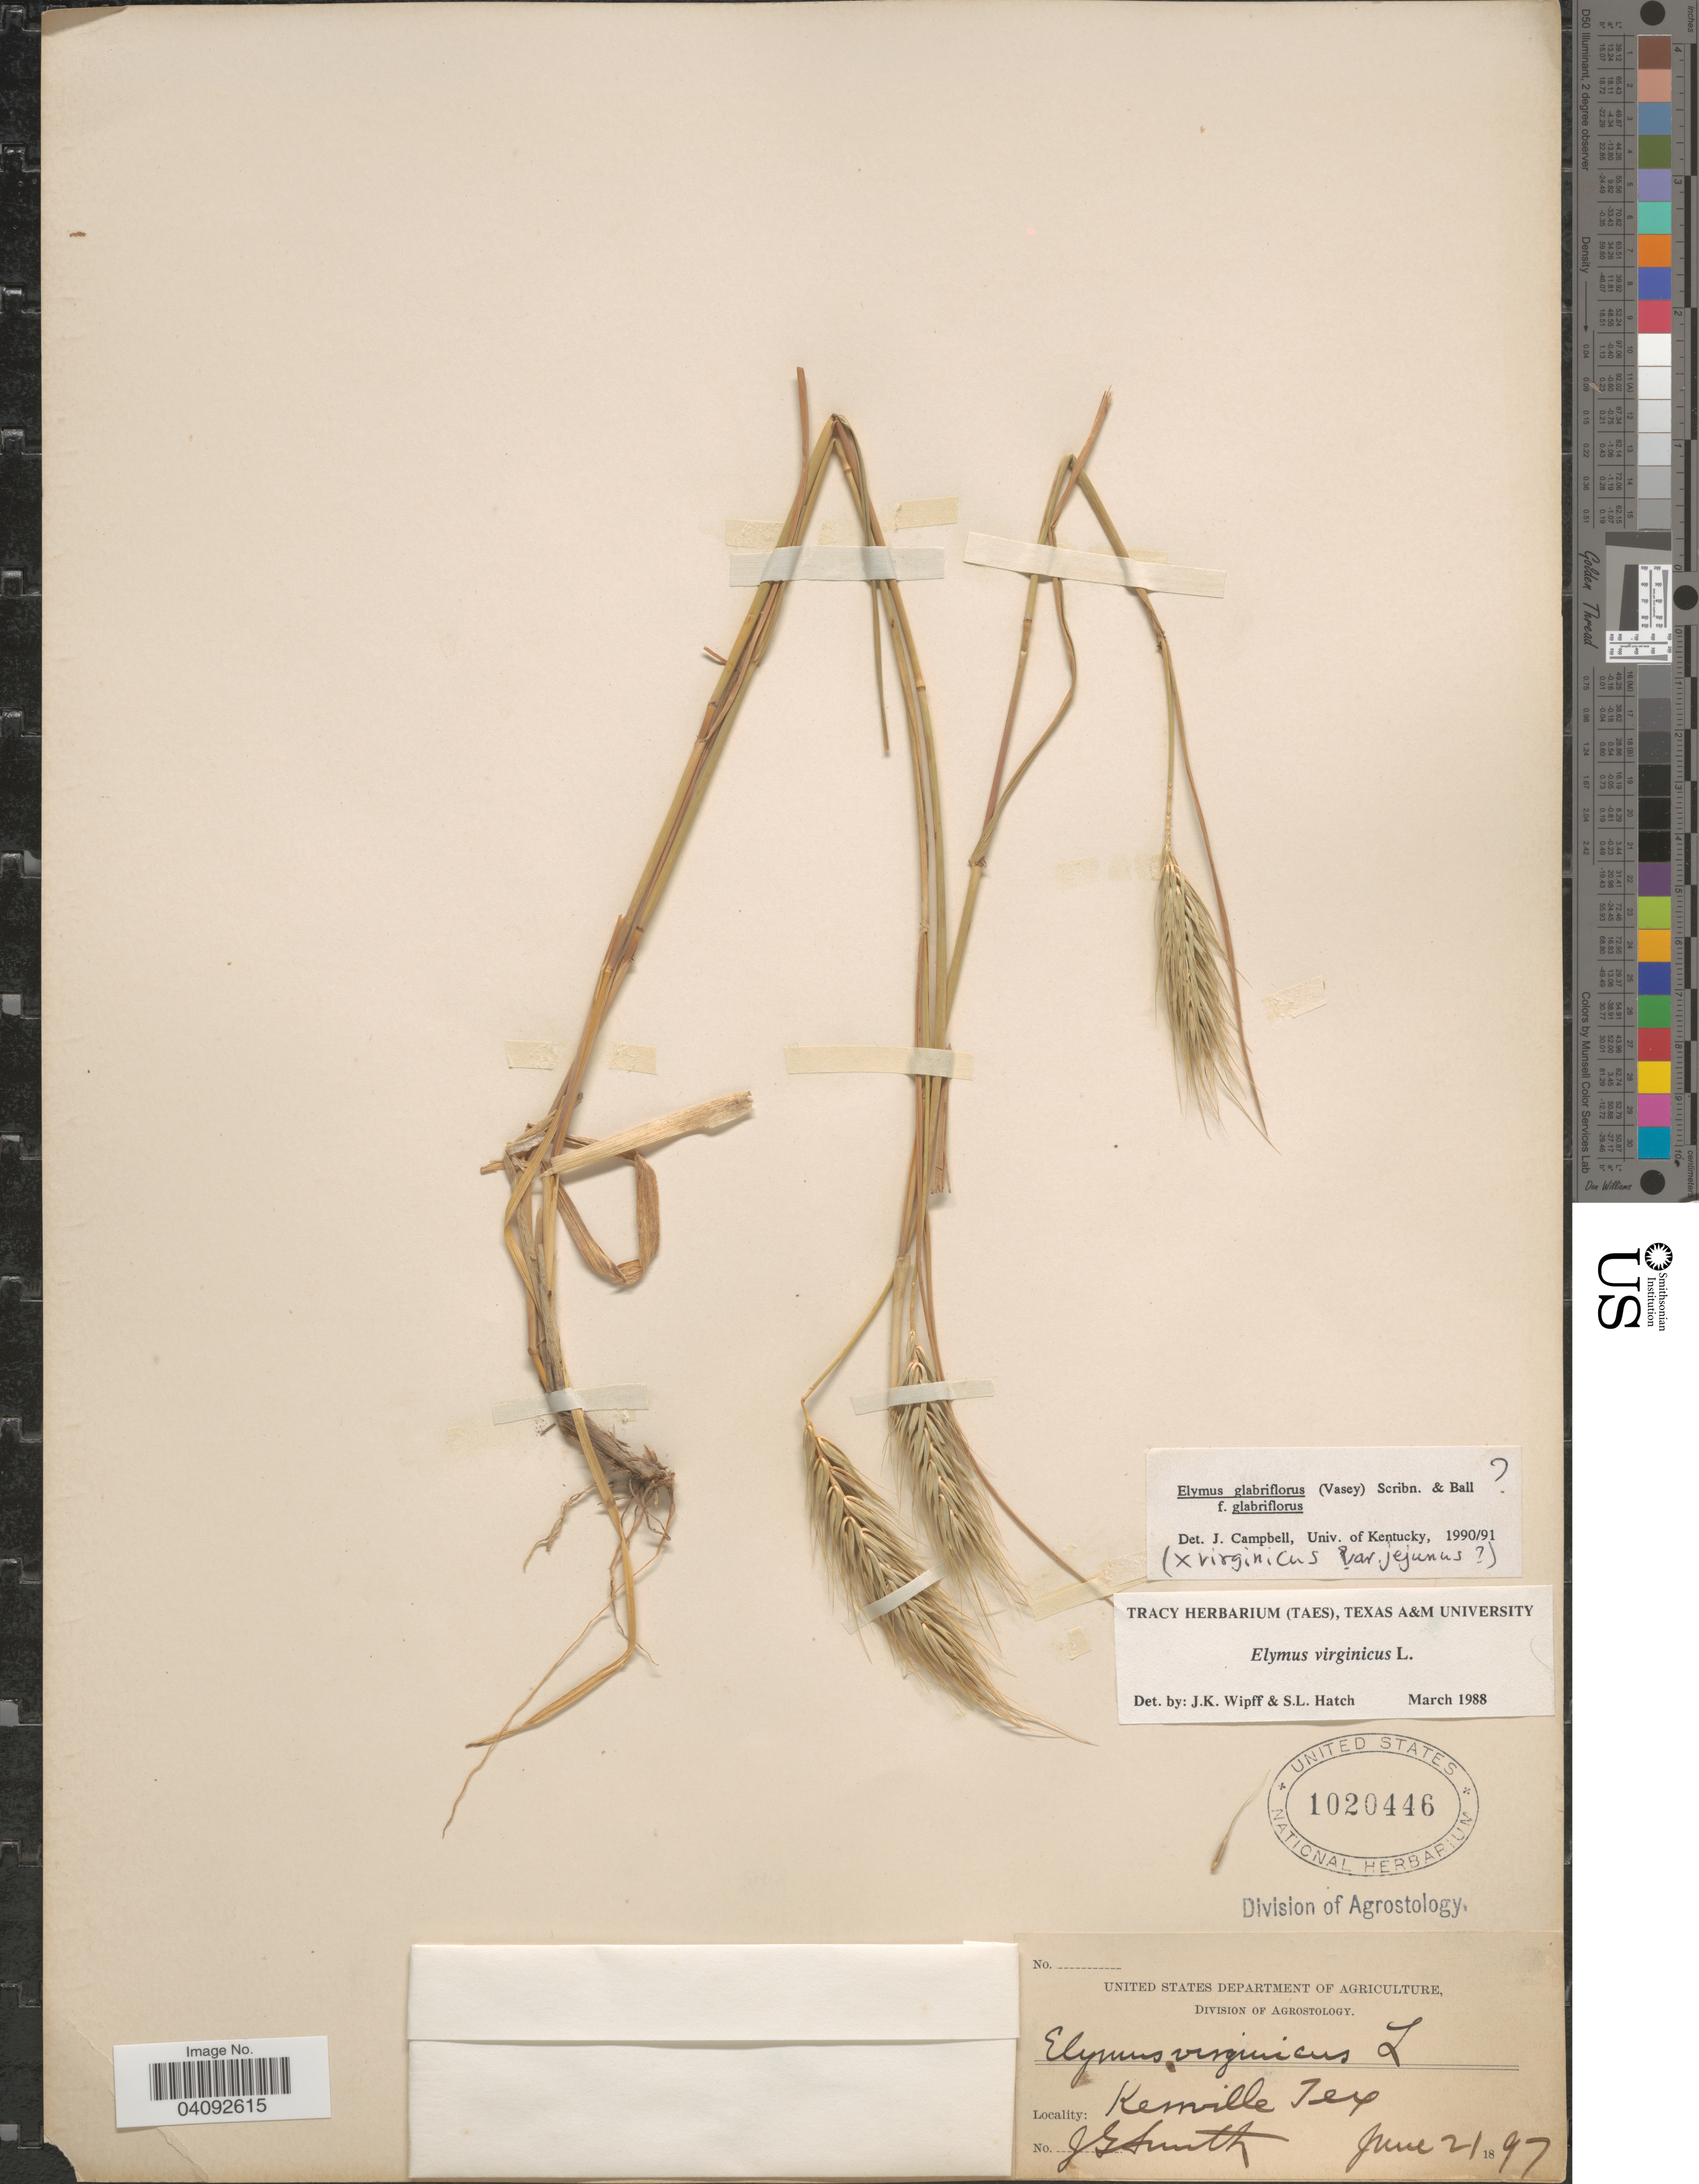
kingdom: Plantae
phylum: Tracheophyta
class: Liliopsida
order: Poales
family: Poaceae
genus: Elymus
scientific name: Elymus glabriflorus var. glabriflorus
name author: (Vasey ex L.H. Dewey) Scribn. & C.R. Ball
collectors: J. G. Smith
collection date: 1897-06-21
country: United States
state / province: Texas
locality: Kerrville.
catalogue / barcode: US 1020446